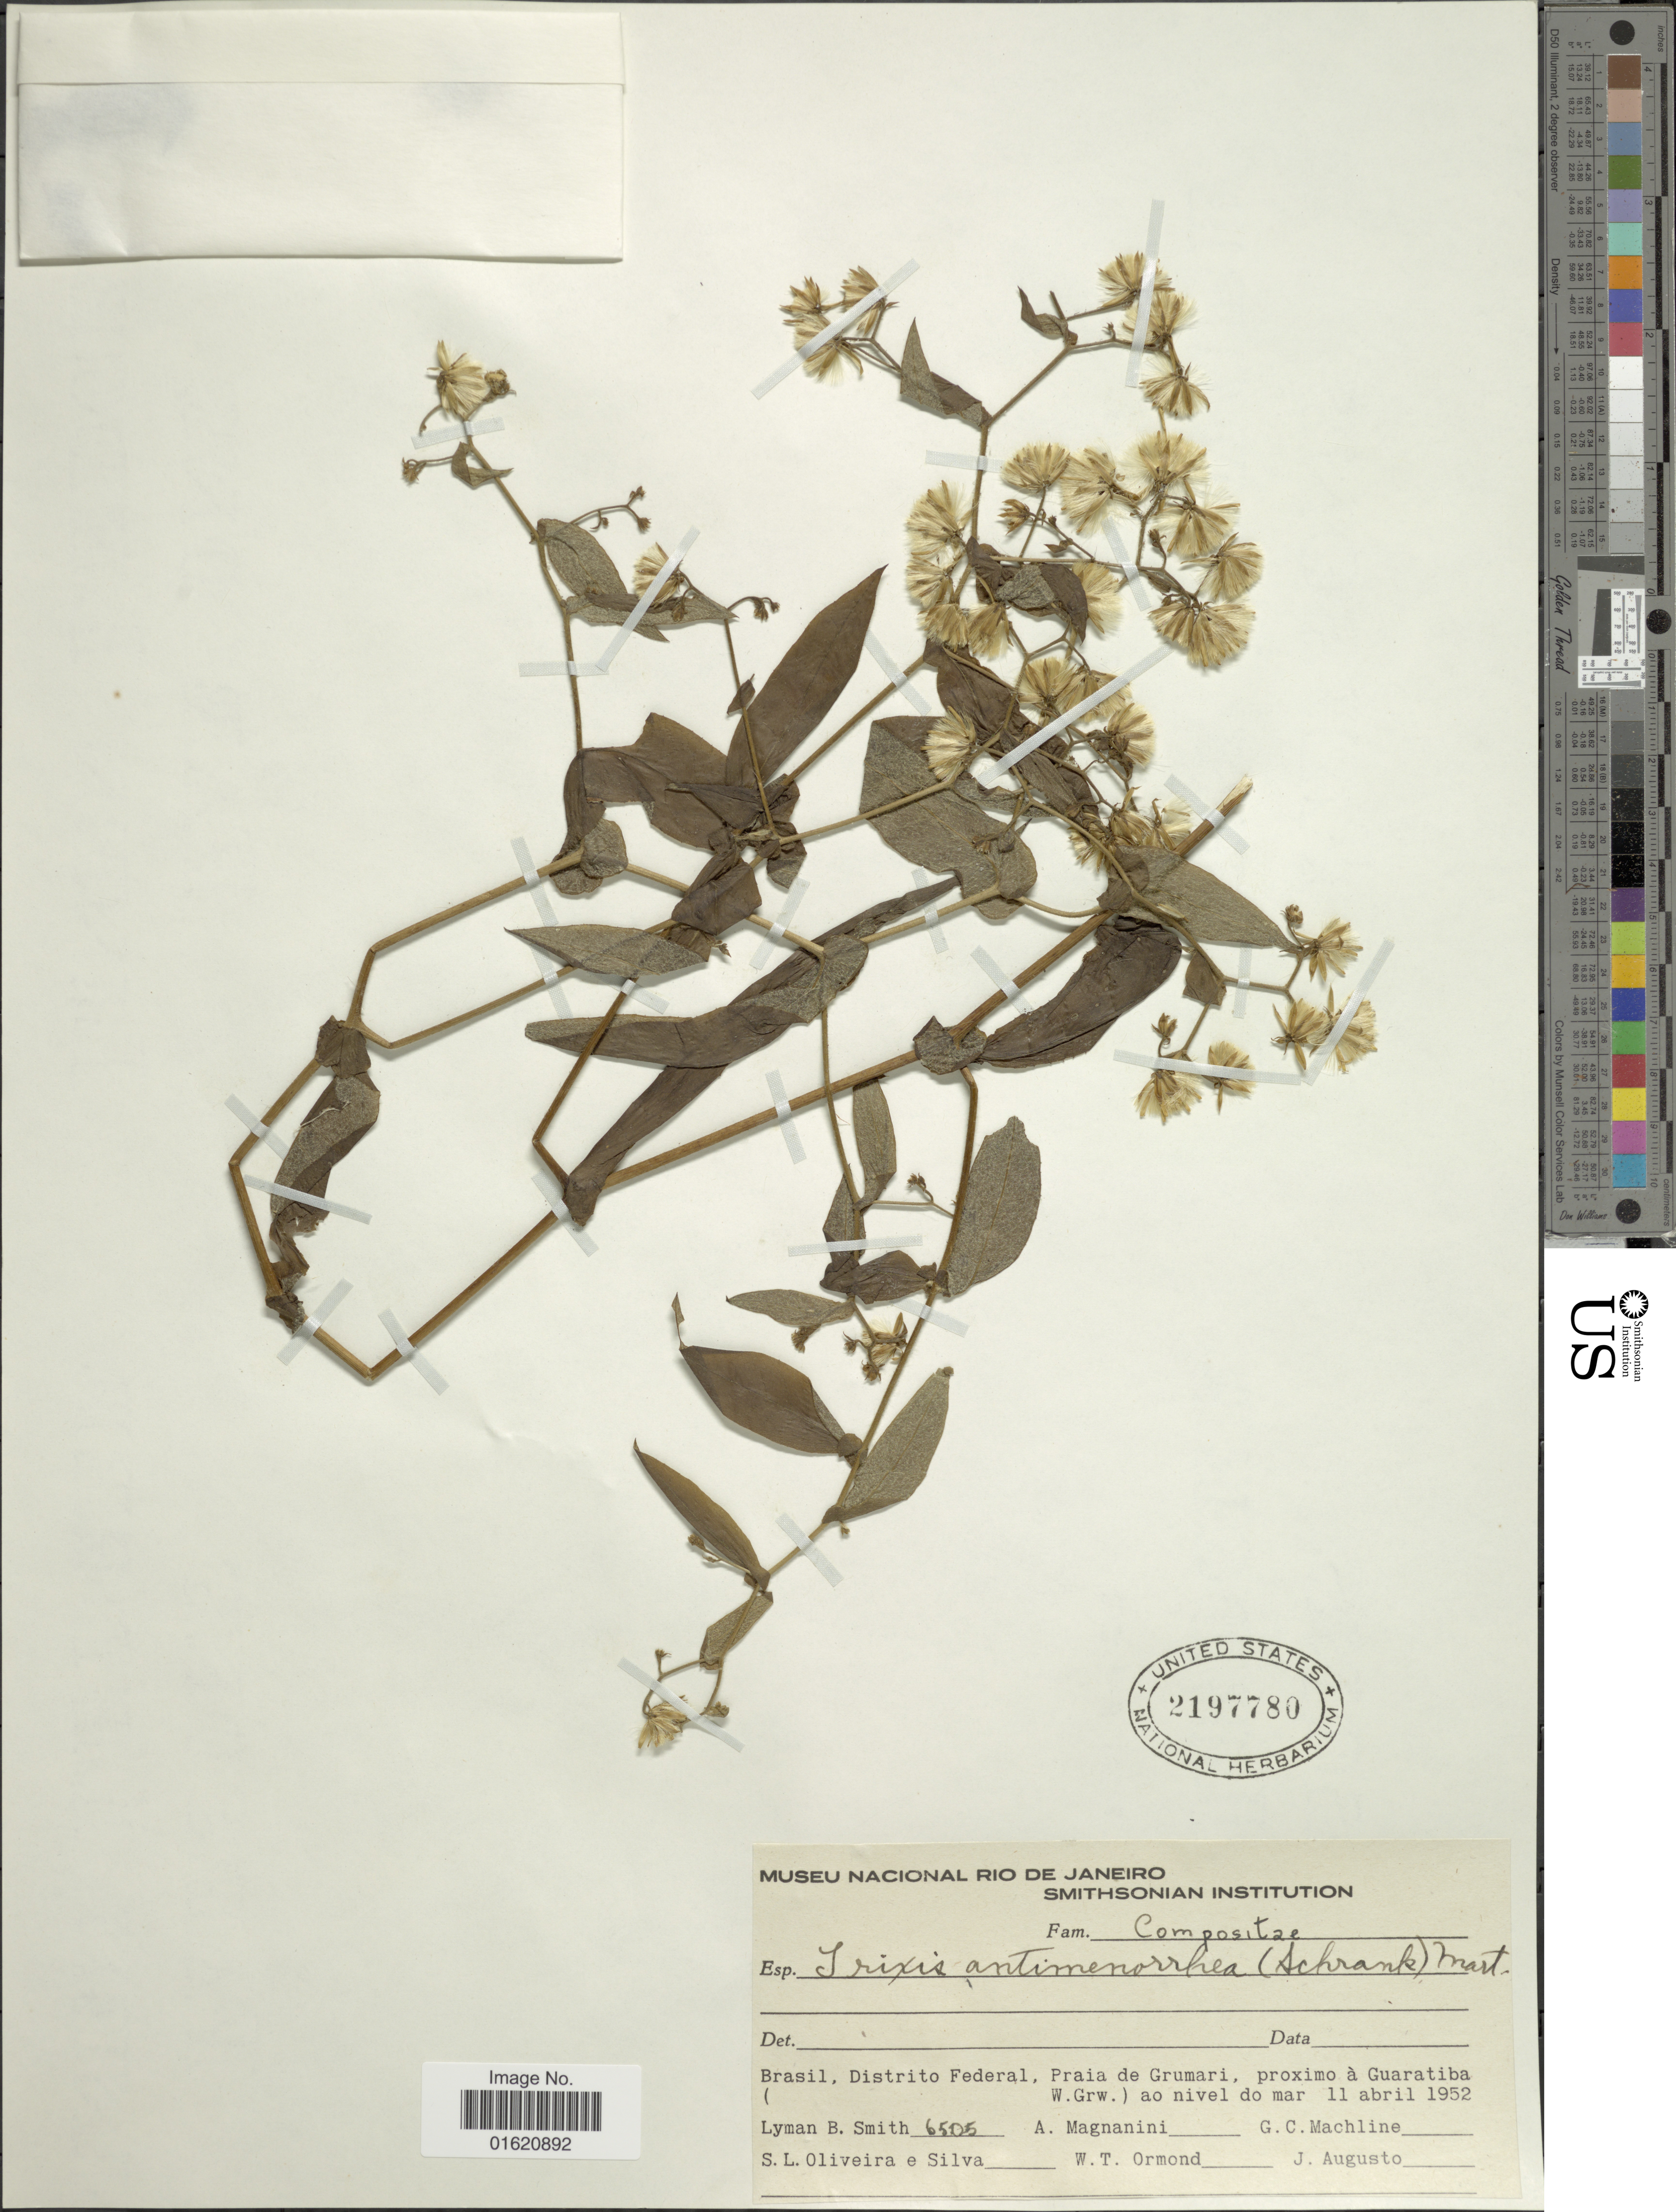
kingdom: Plantae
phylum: Tracheophyta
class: Magnoliopsida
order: Asterales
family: Asteraceae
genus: Trixis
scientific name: Trixis antimenorrhoea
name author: (Schrank) Mart. ex Kuntze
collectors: R. C. Smith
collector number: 6505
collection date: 1952-04-11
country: Venezuela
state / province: Distrito Federal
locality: Praia de Grumari, proximo á Guaraiba (W. Grw.) ao nivel do mar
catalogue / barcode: US 2197780